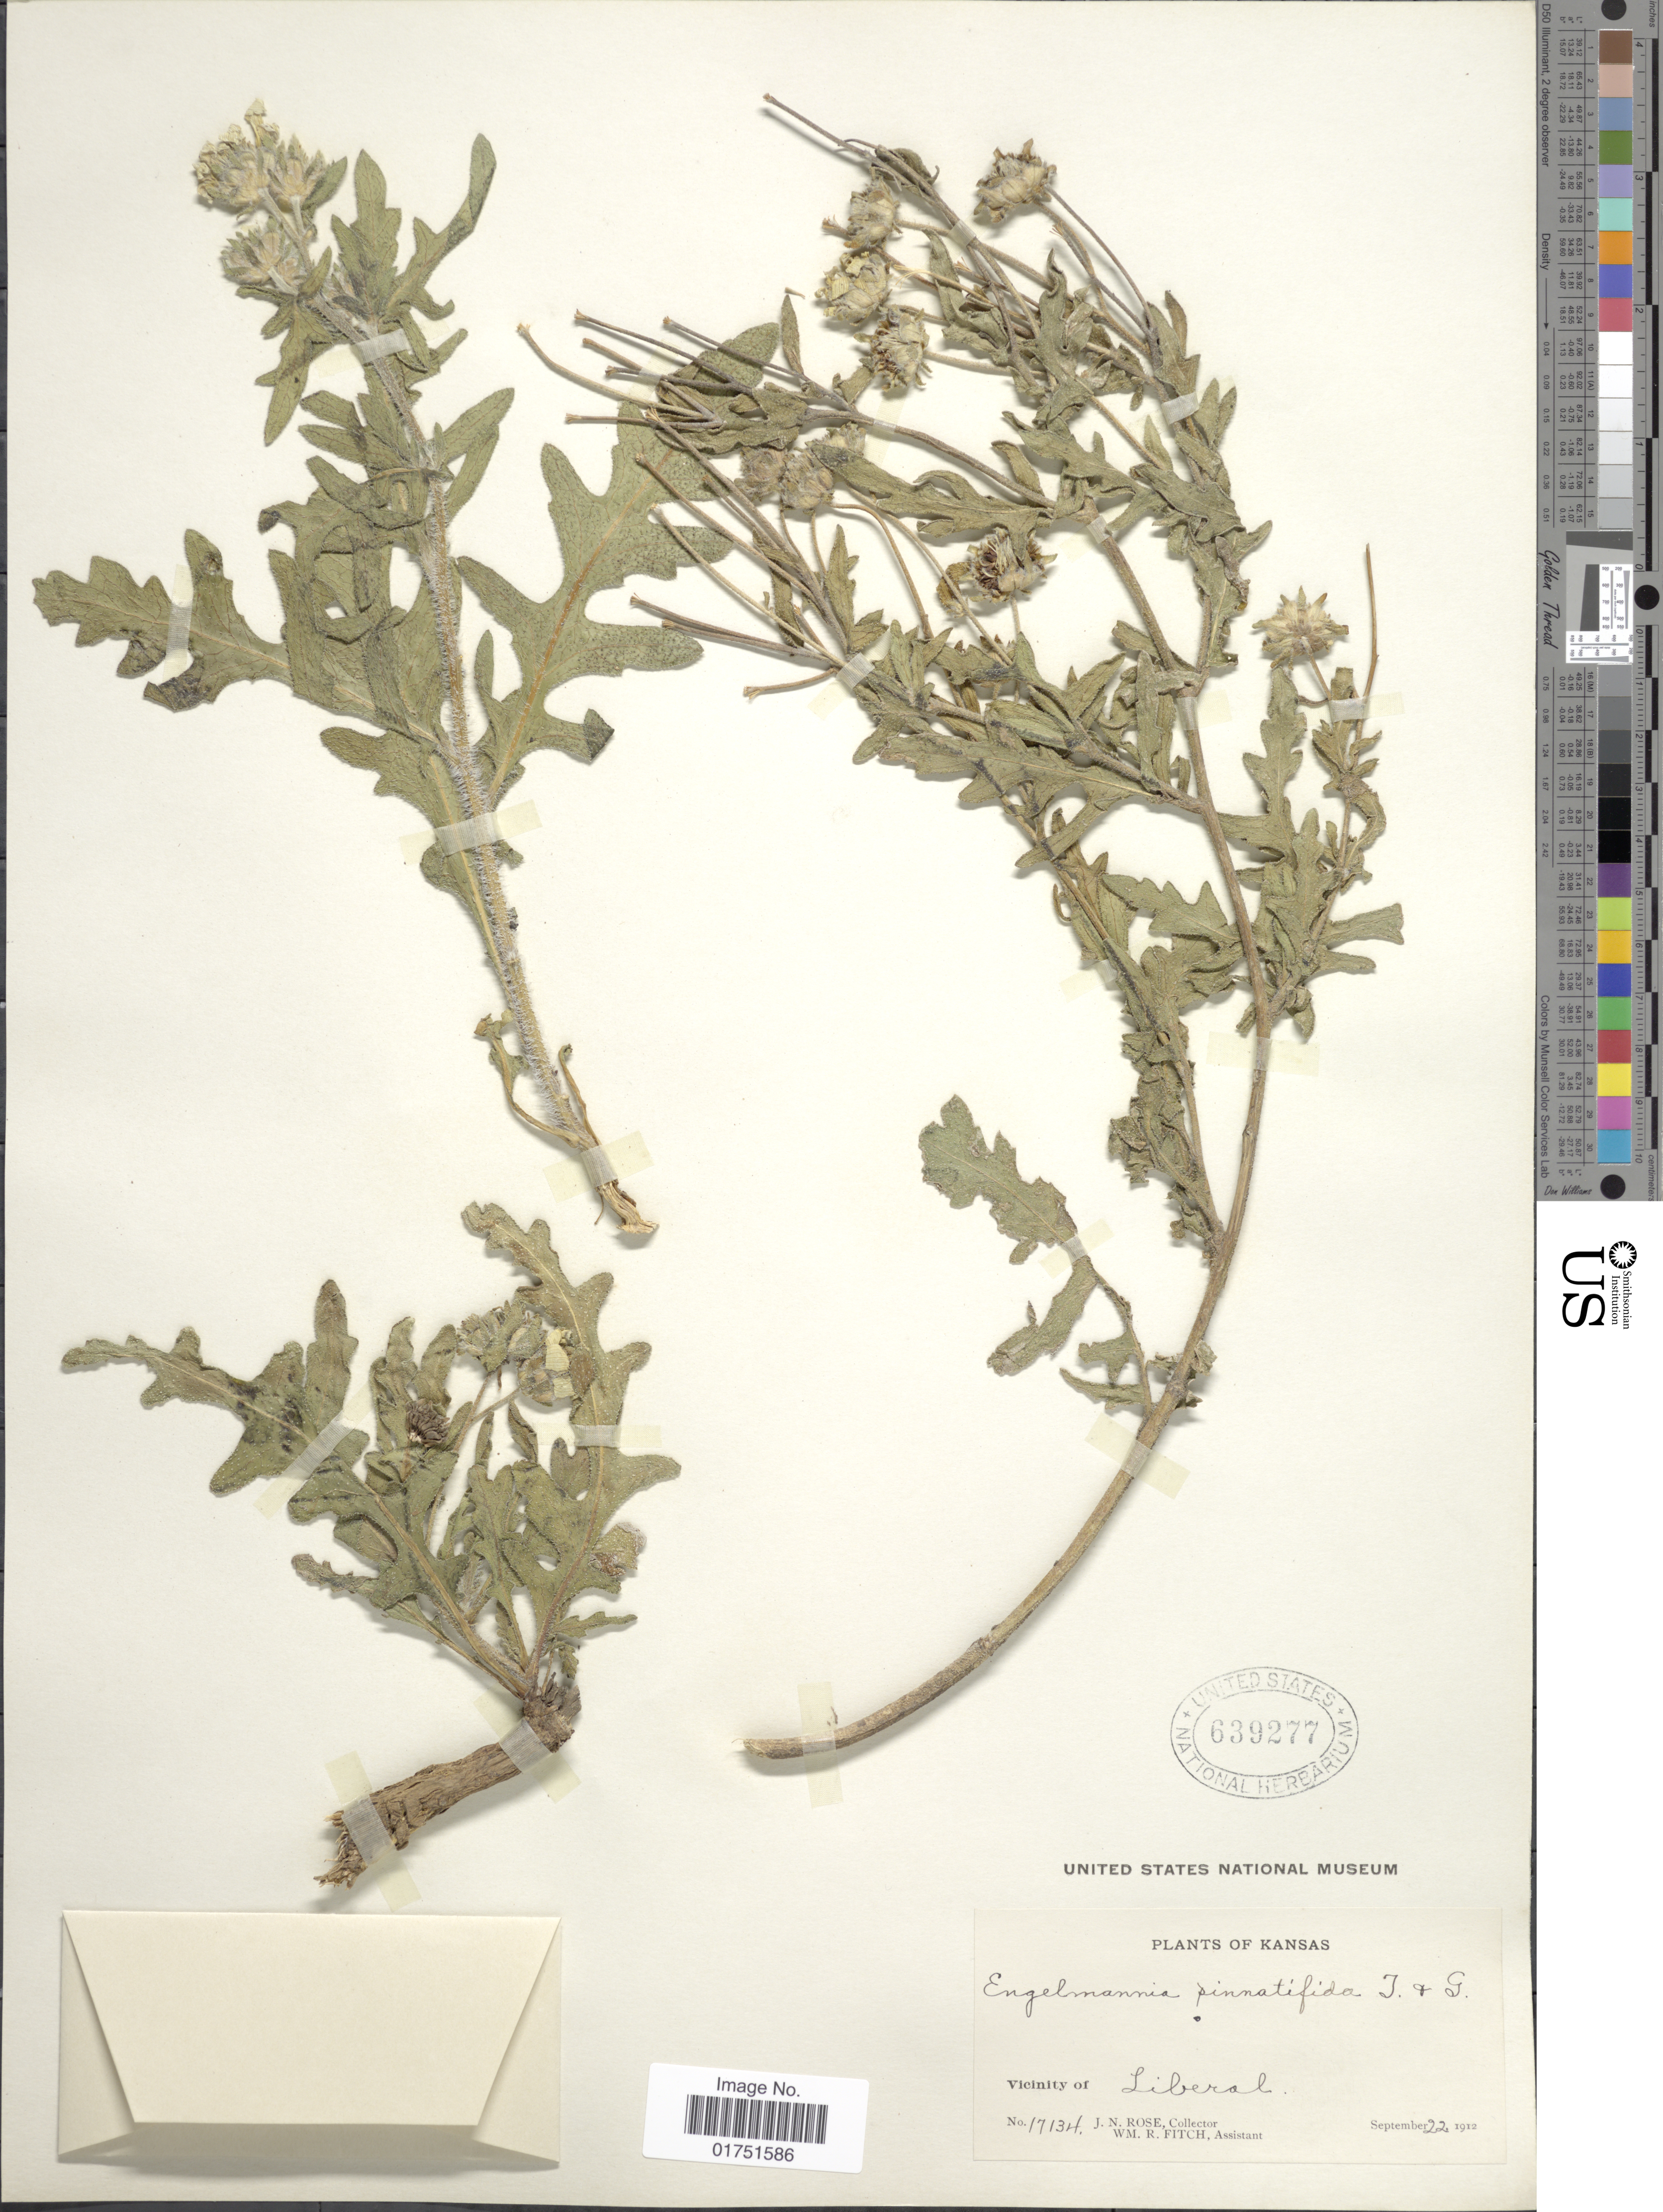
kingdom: Plantae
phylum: Tracheophyta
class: Magnoliopsida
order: Asterales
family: Asteraceae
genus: Engelmannia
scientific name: Engelmannia pinnatifida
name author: Torr. & A. Gray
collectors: J. N. Rose & W. R. Fitch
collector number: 17134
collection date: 1912-09-22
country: United States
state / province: Kansas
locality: Vicinity of Liberal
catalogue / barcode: US 639277